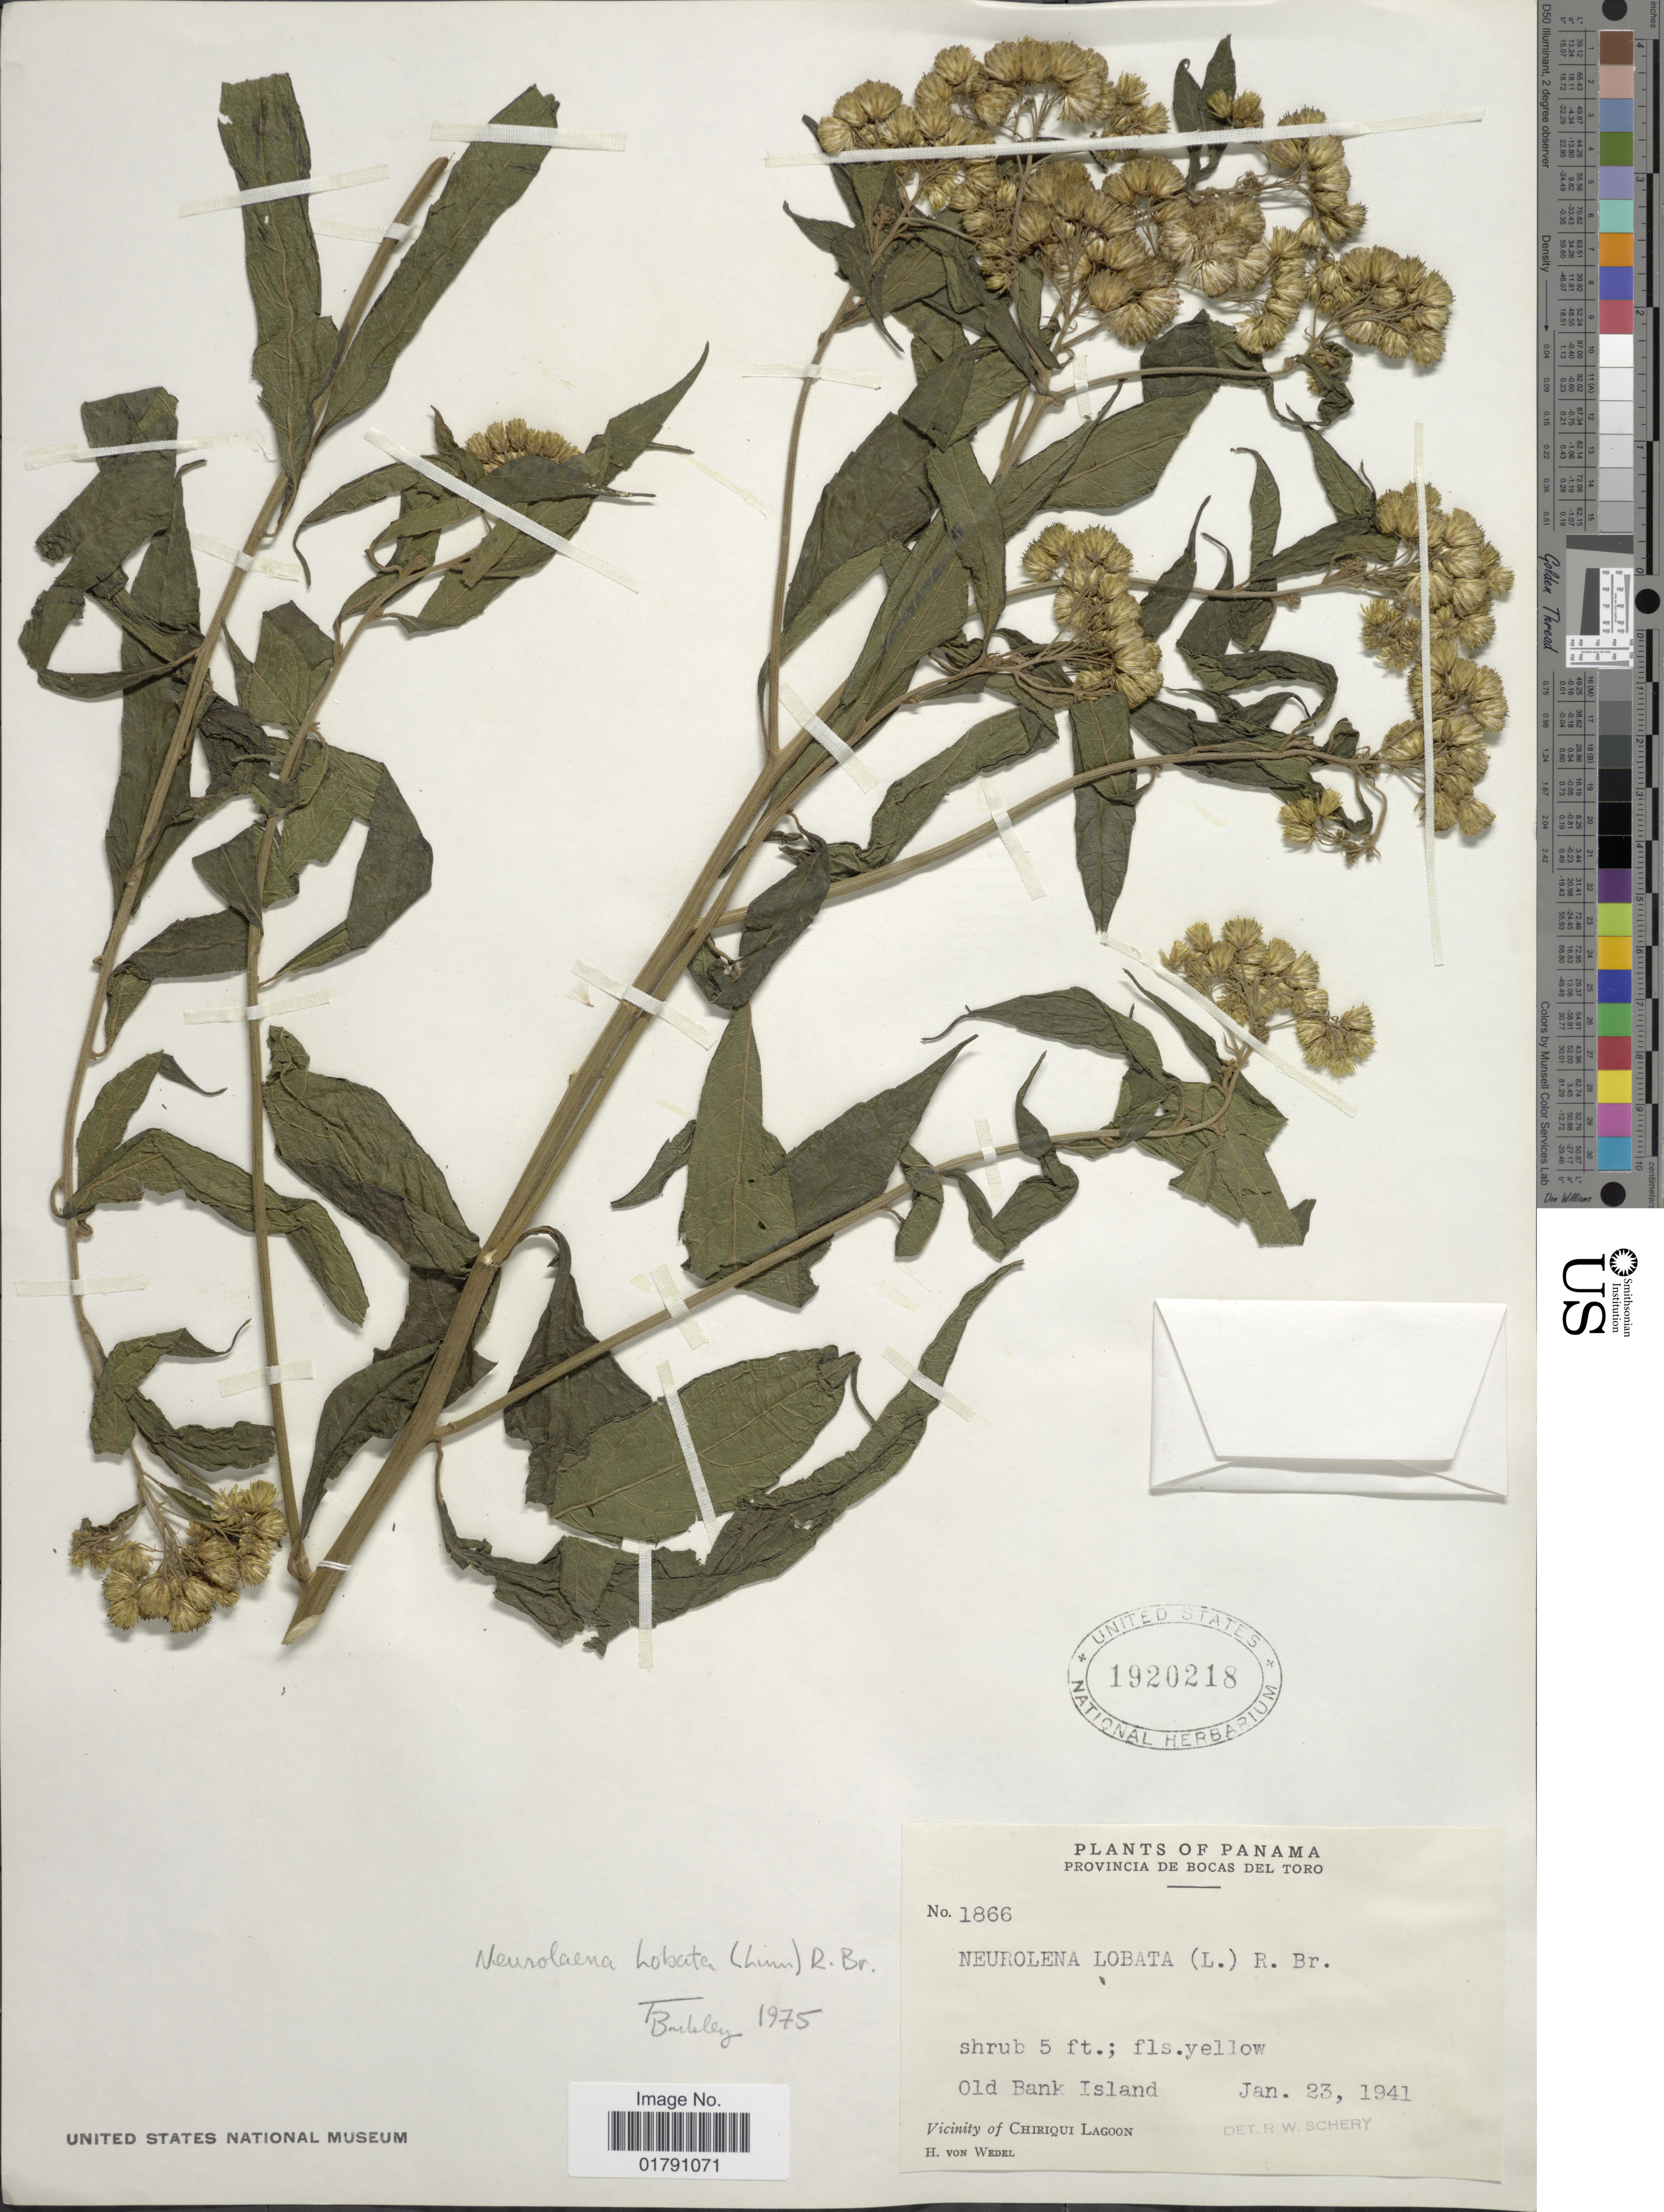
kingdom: Plantae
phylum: Tracheophyta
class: Magnoliopsida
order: Asterales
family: Asteraceae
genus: Neurolaena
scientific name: Neurolaena lobata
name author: (L.) R. Br. ex Cass.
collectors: H. von Wedel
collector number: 1866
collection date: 1941-01-23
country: Panama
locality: Provincia de Bocas del Toro, Old Bank Island, Vicinity of Chiriqui Lagoon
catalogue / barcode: US 1920218